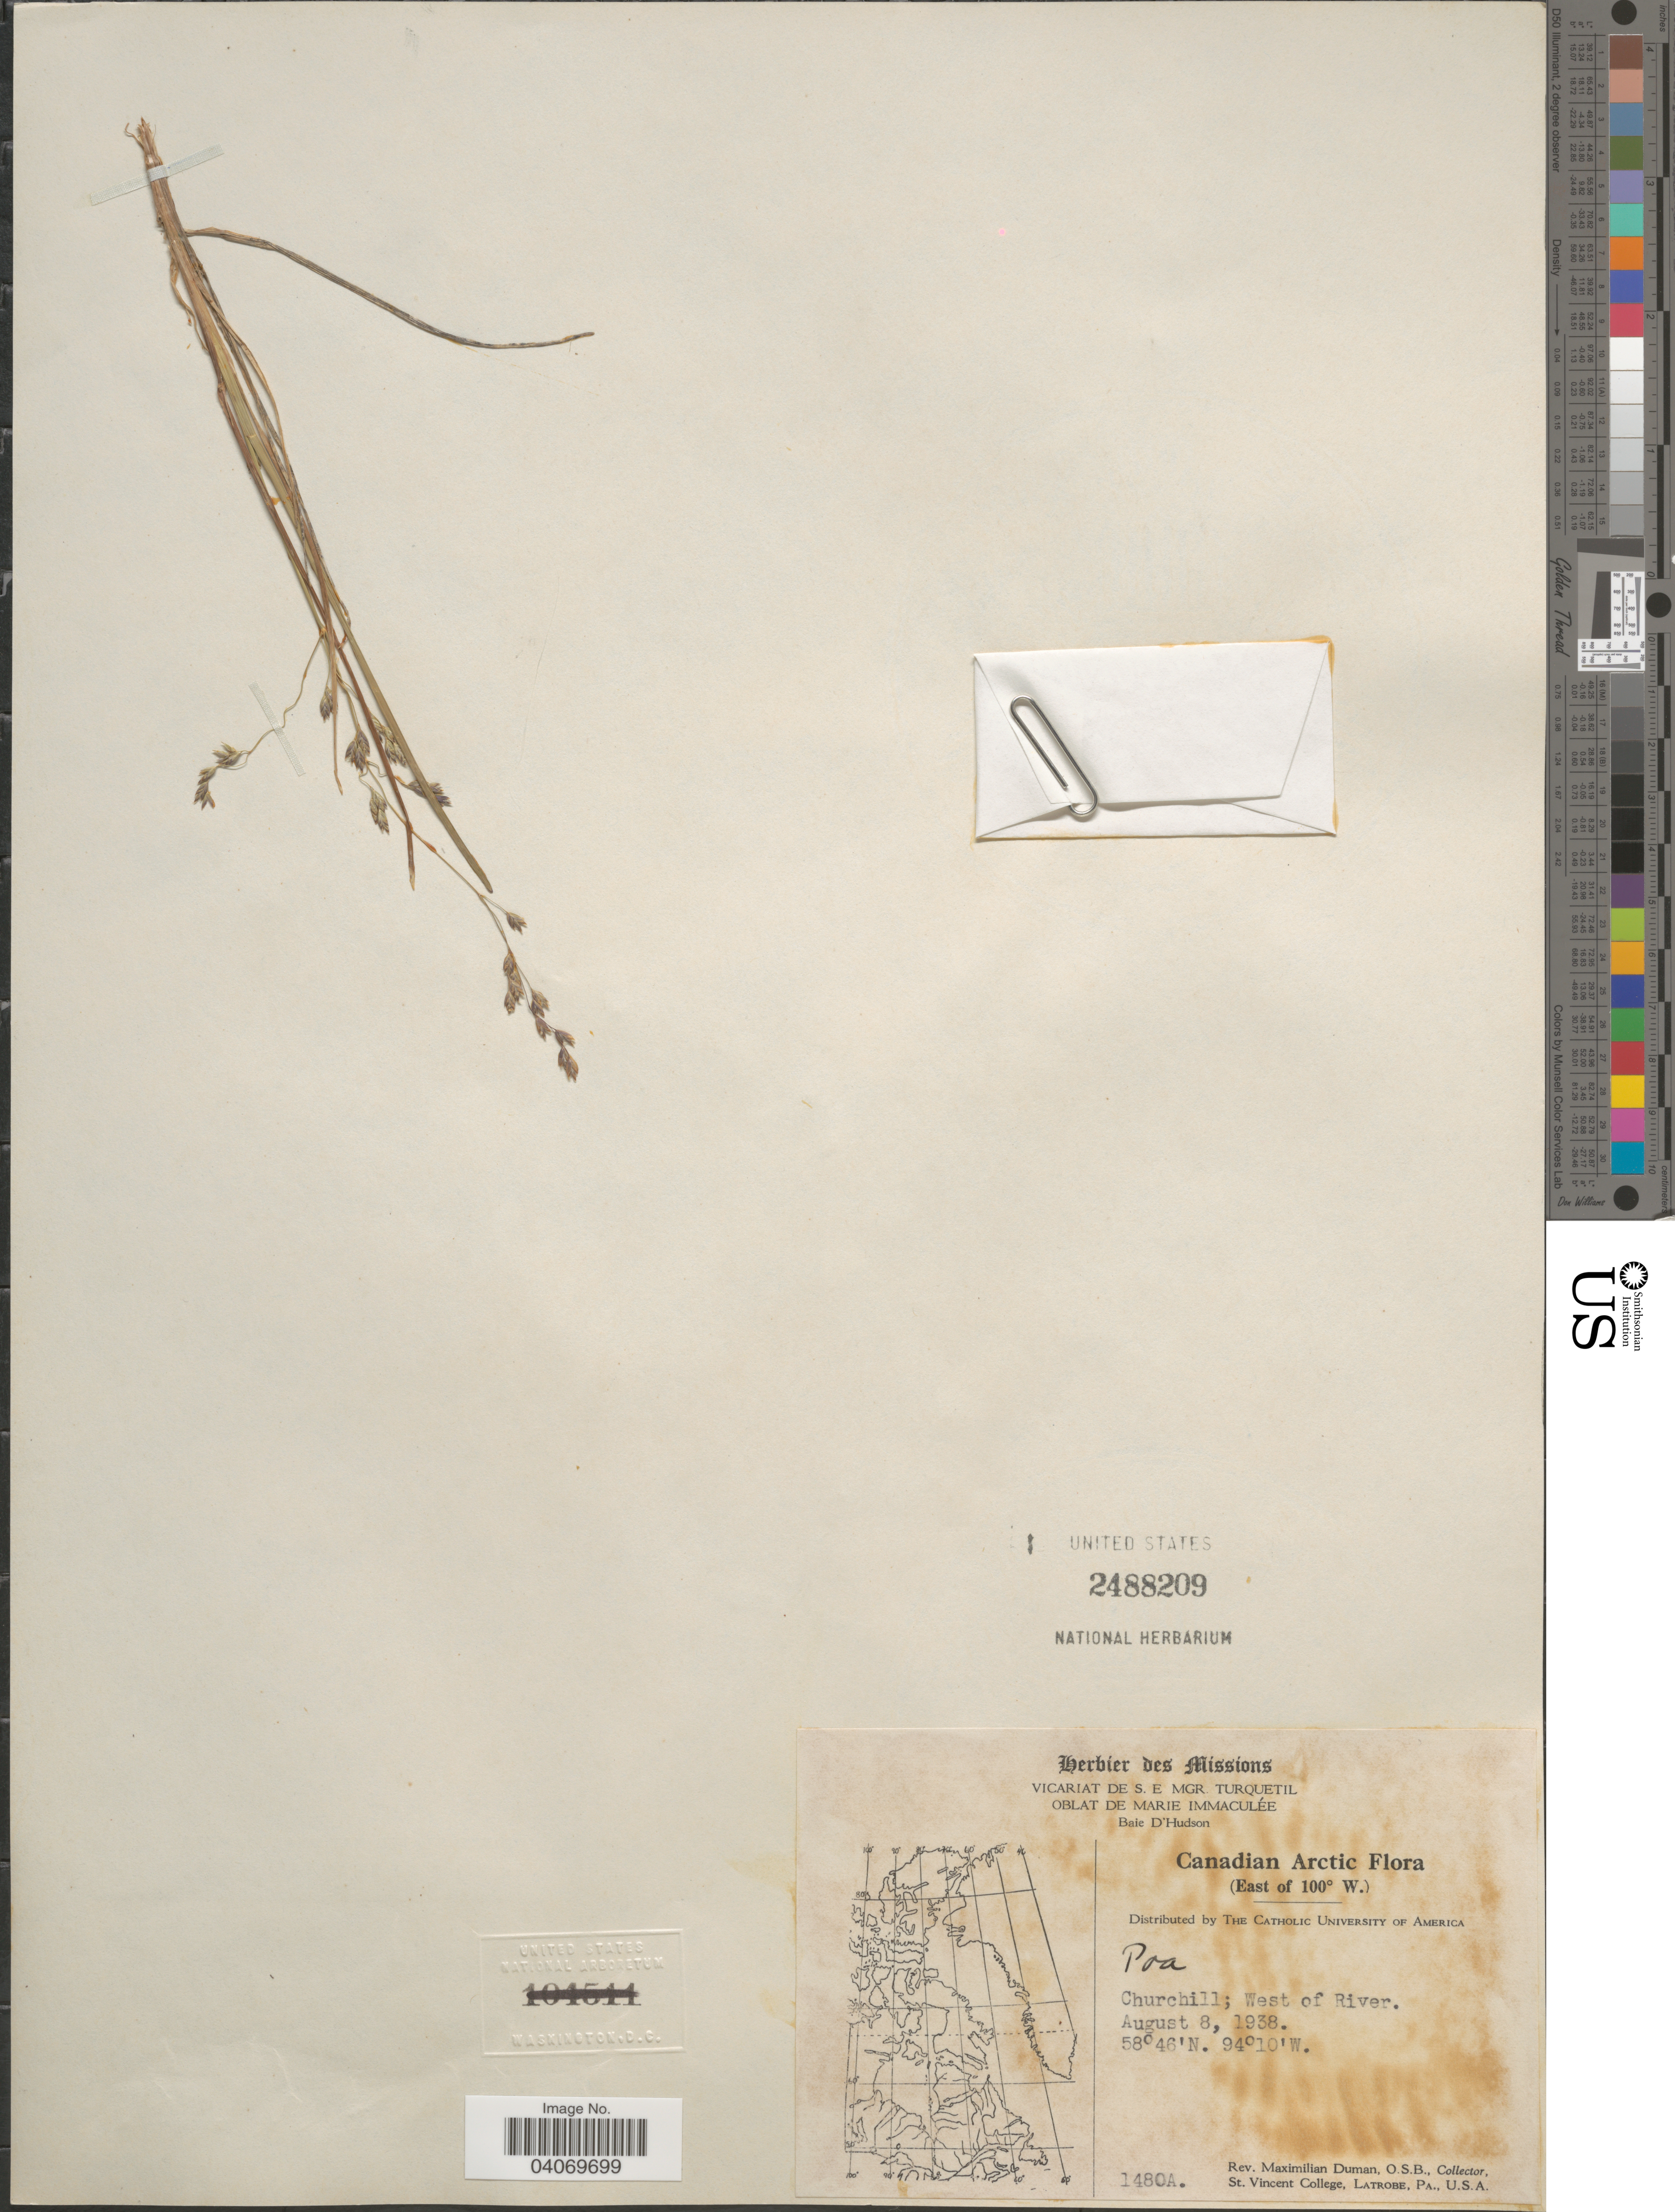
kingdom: Plantae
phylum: Tracheophyta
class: Liliopsida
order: Poales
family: Poaceae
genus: Poa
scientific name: Poa sp.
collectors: M. Duman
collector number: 1480A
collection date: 1938-08-08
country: Canada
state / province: Manitoba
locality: Herbier des Missions. Baie D'Hudson [unsure placement]. Canadian Arctic (East of 100º W.). Churchill; West of River.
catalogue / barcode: US 2488209